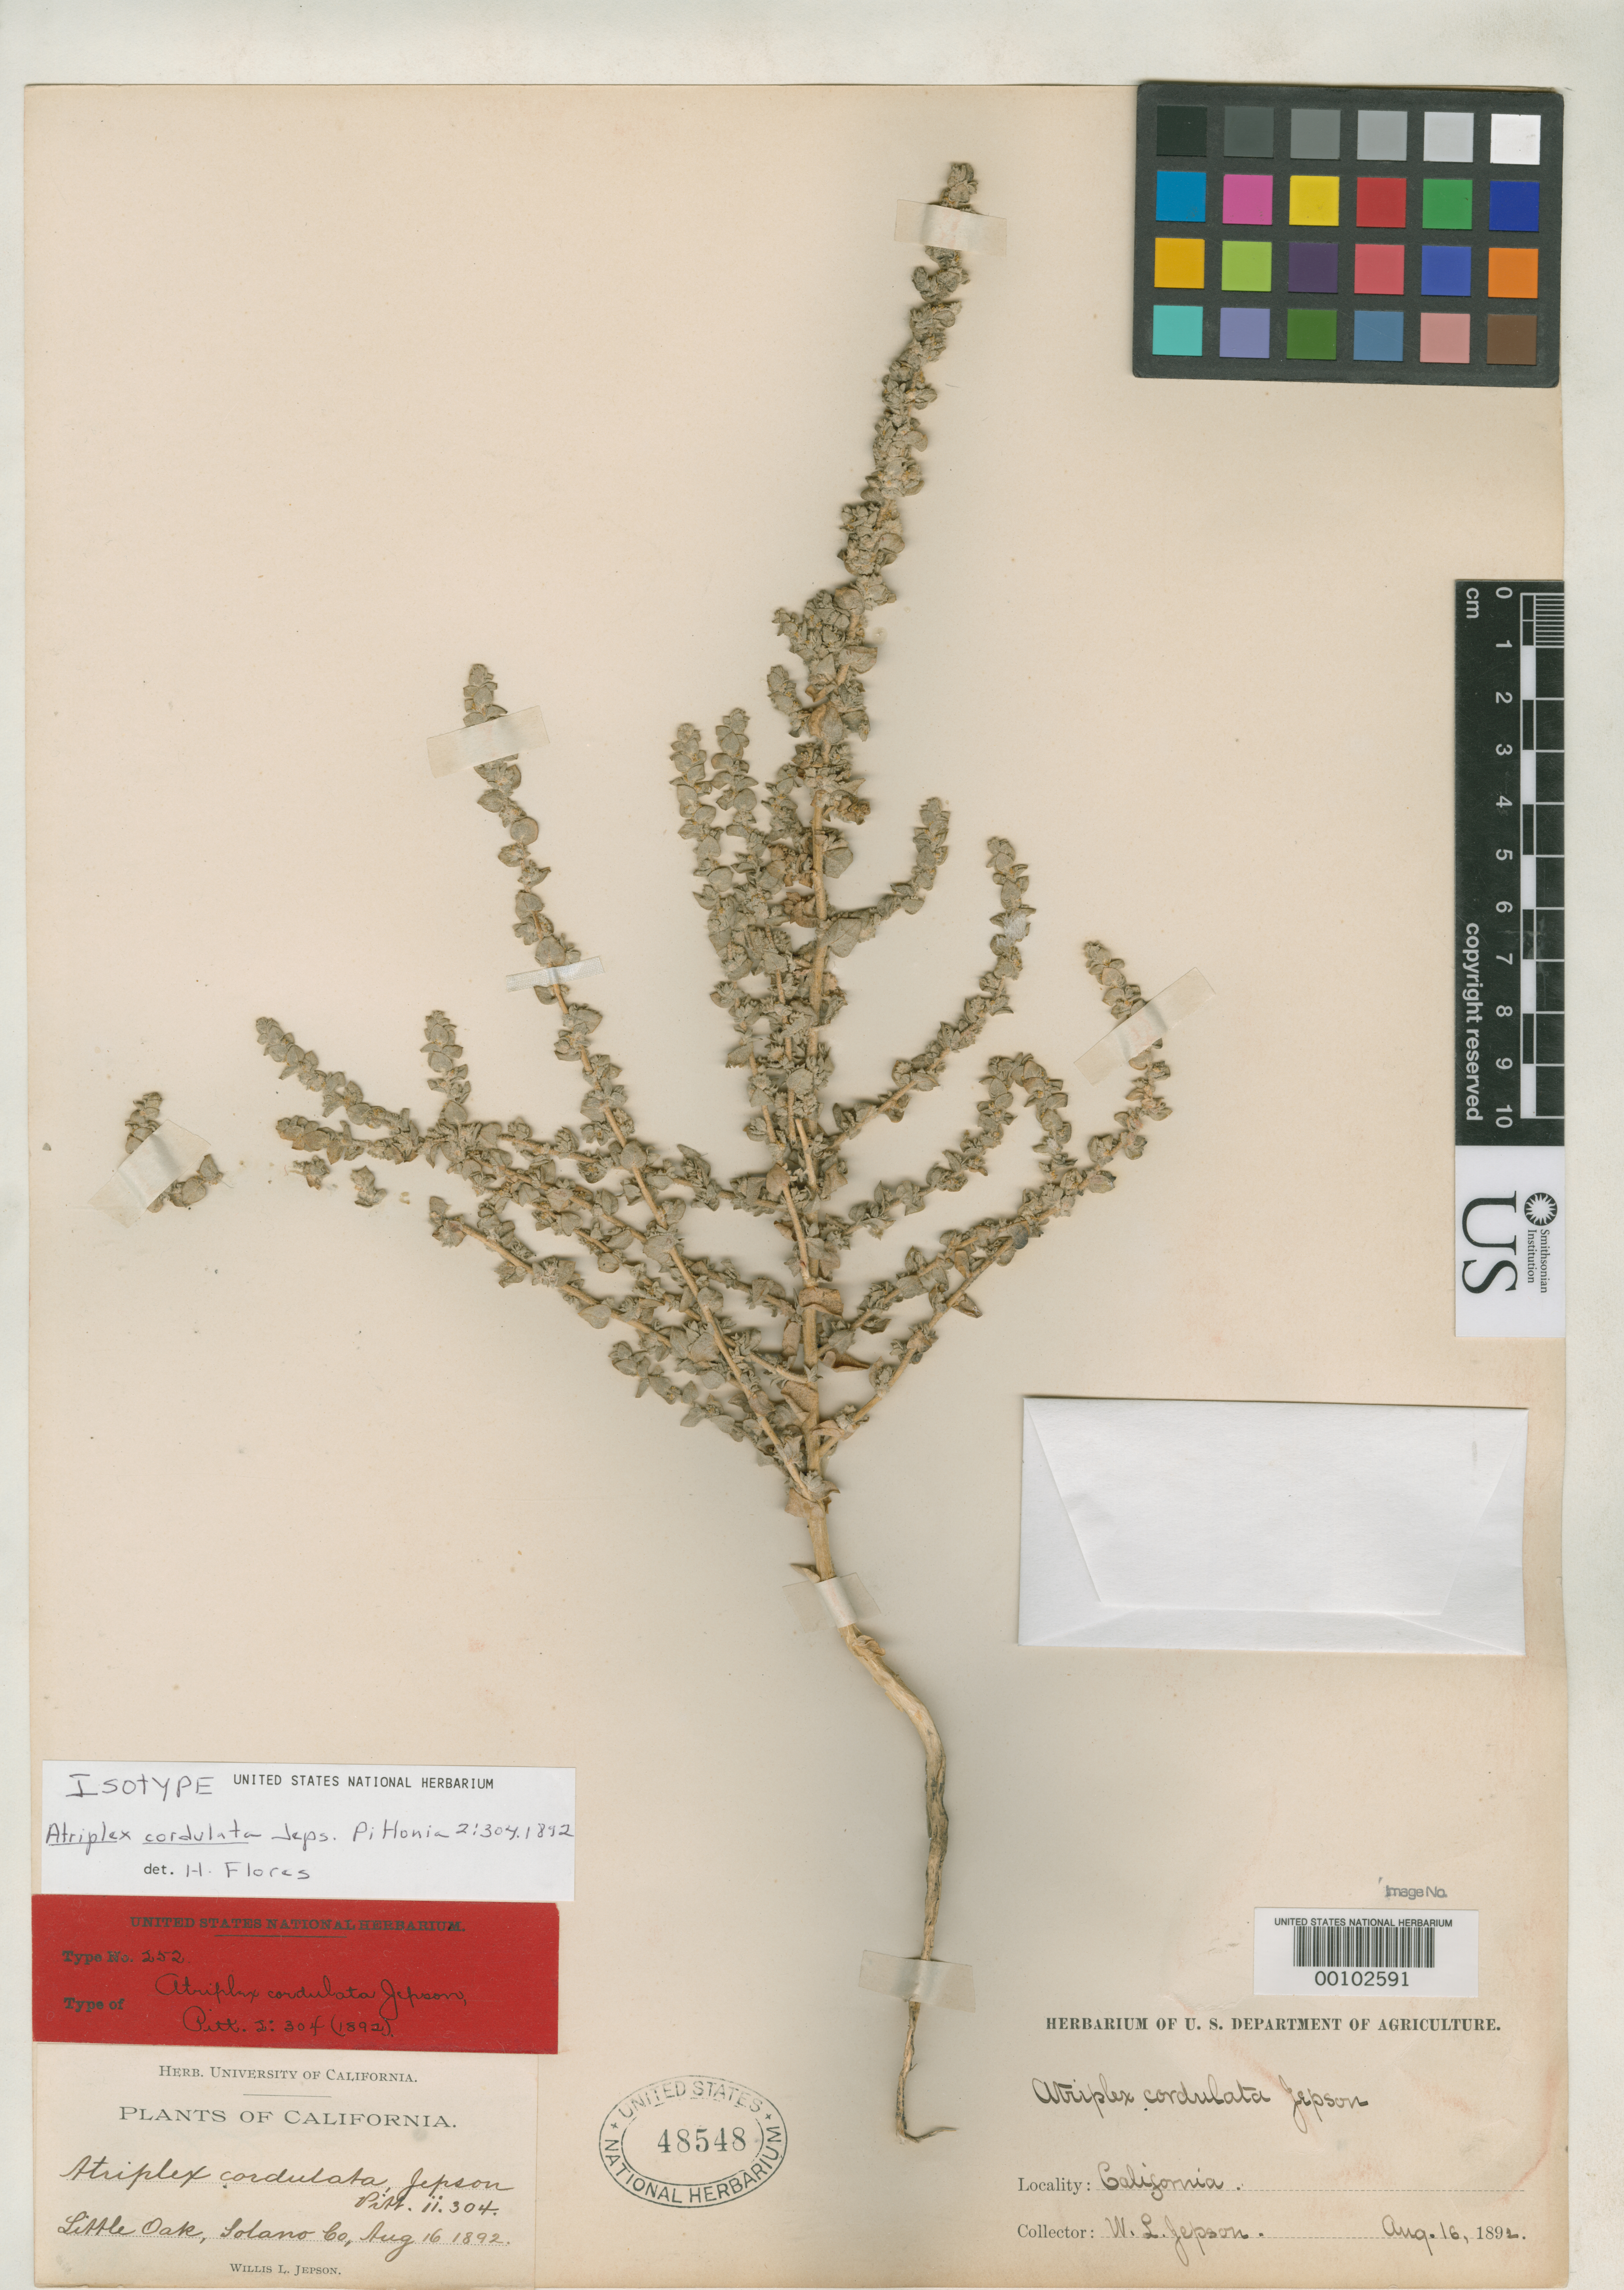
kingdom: Plantae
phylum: Tracheophyta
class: Magnoliopsida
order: Caryophyllales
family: Amaranthaceae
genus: Atriplex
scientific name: Atriplex cordulata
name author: Jeps.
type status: Isotype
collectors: W. L. Jepson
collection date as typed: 16 Aug 1892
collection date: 1892-08-16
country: United States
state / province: California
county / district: Solano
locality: Little Oak.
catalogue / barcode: US 48548